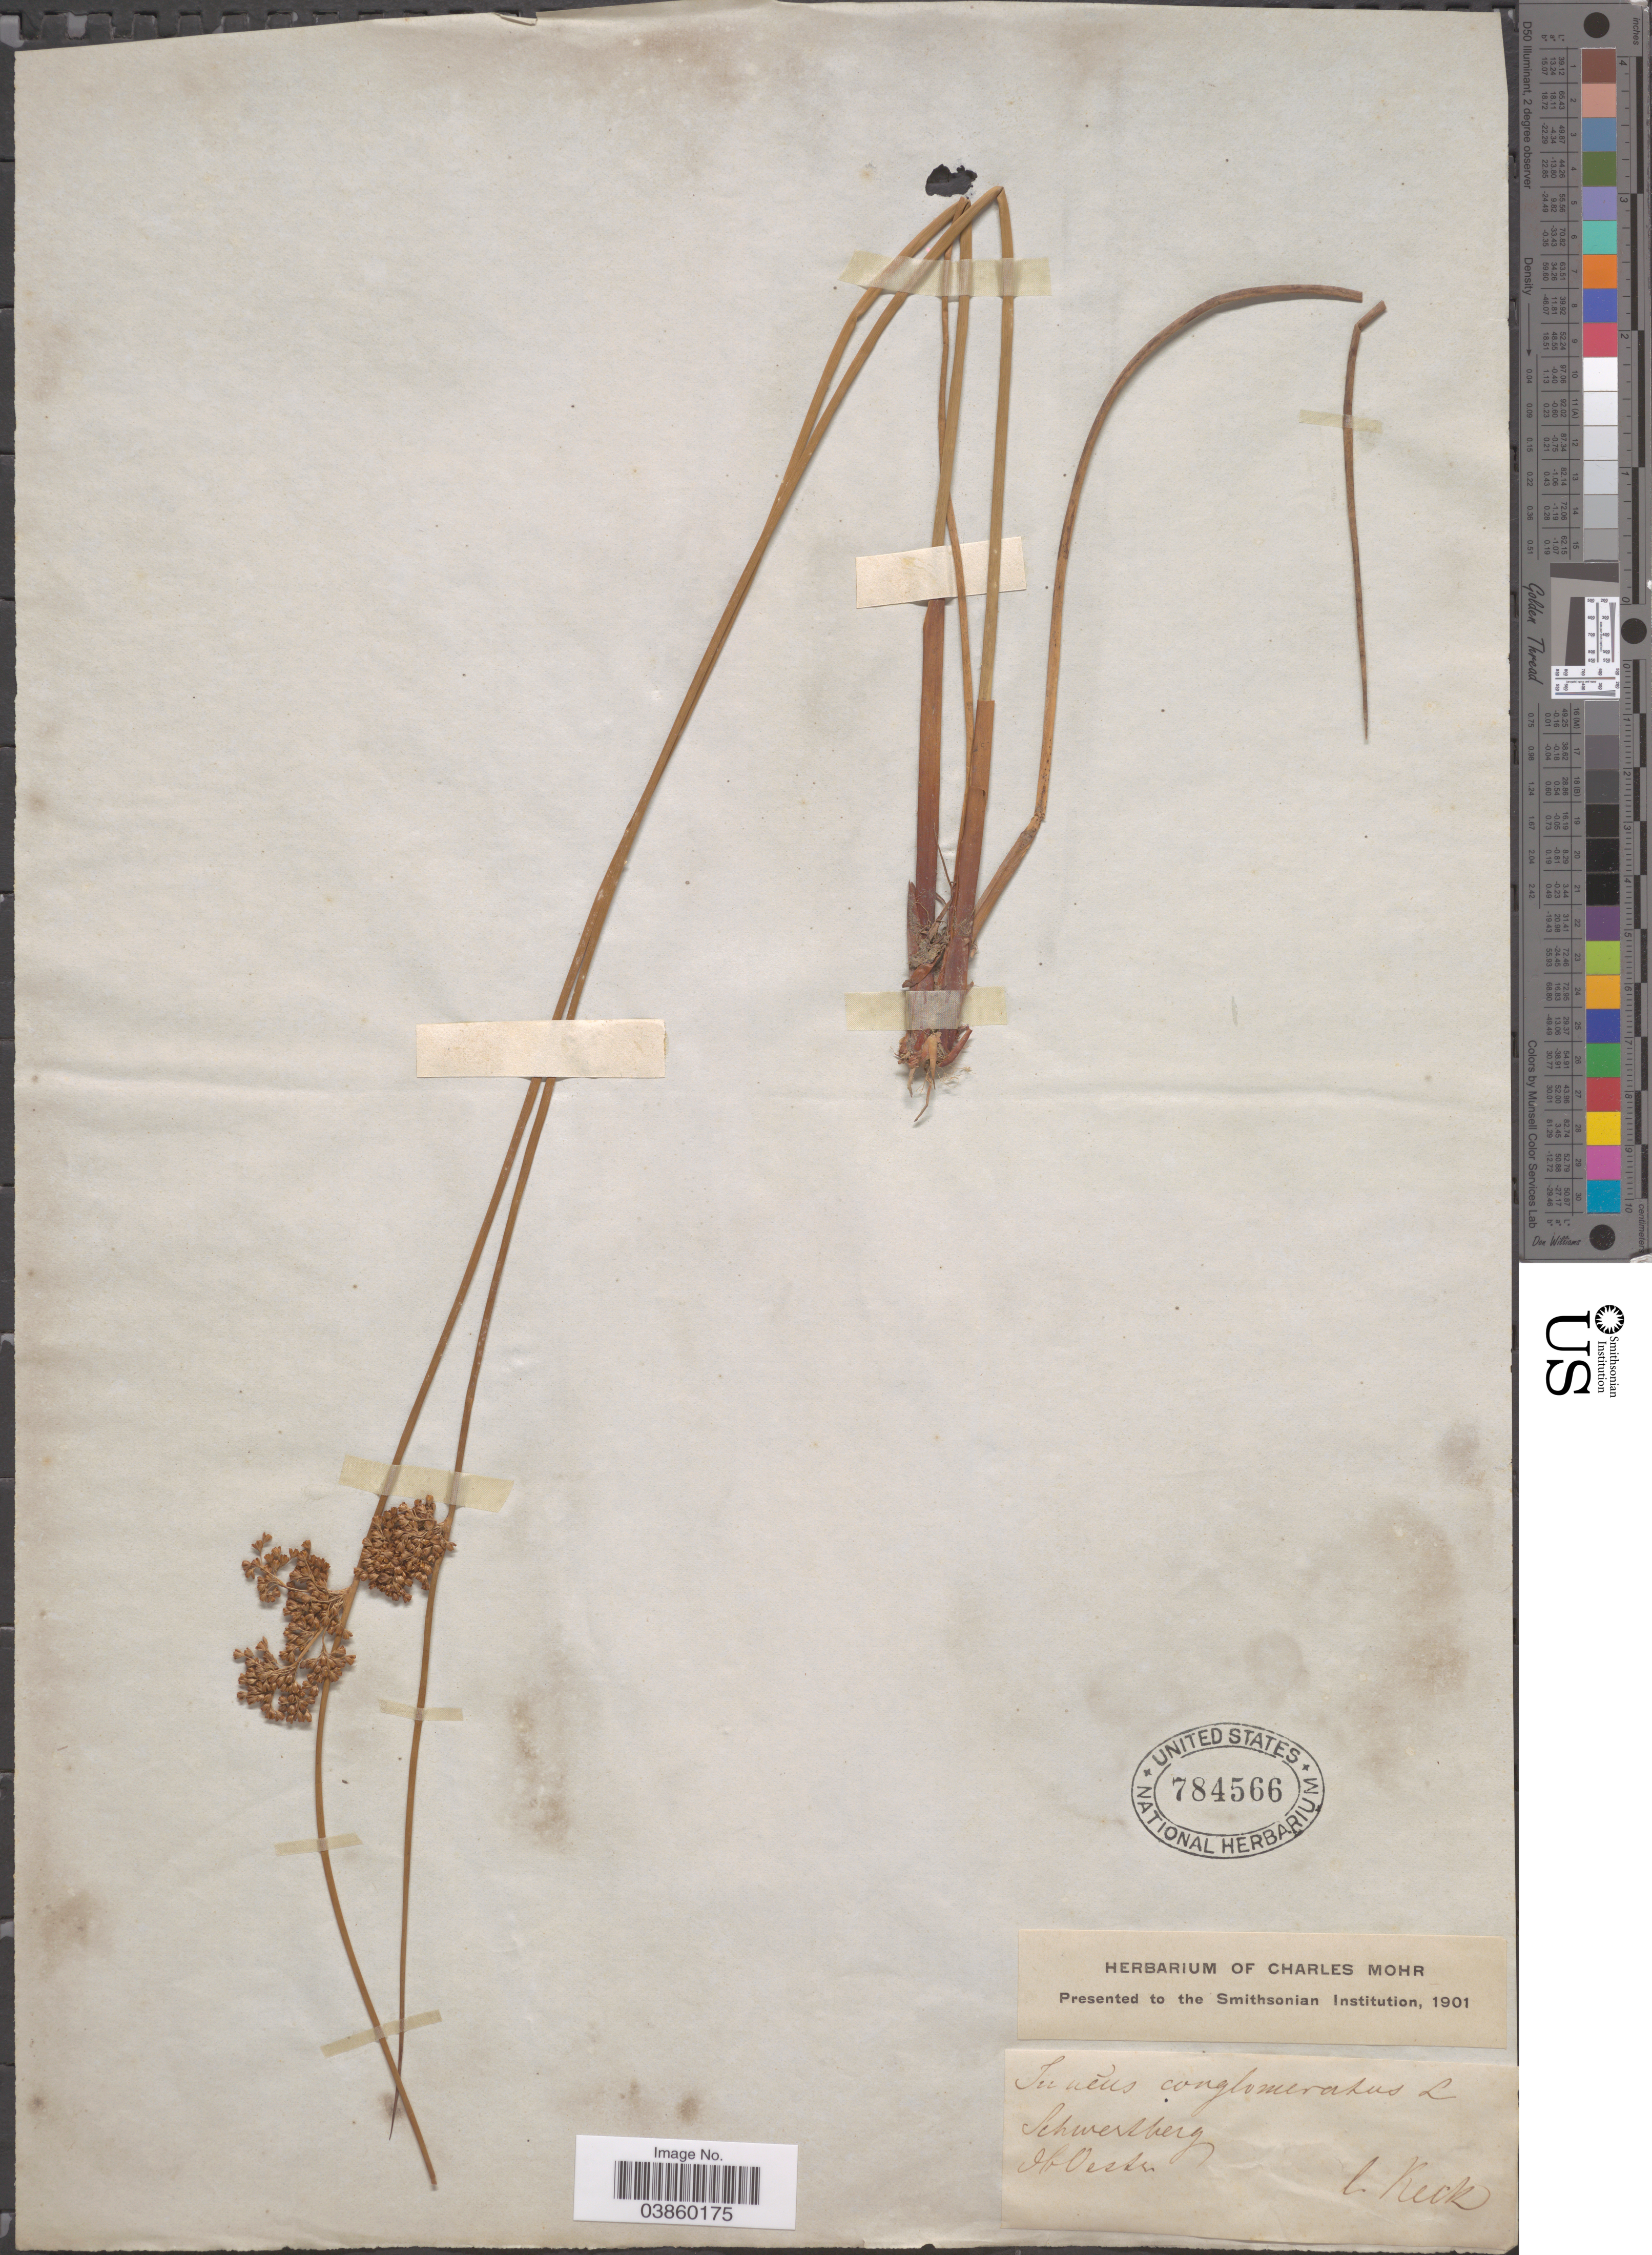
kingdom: Plantae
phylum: Tracheophyta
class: Liliopsida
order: Poales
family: Juncaceae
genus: Juncus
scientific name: Juncus conglomeratus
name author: L.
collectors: C. Keck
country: Austria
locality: Schwertberg. Ob. Oestr.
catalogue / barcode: US 784566